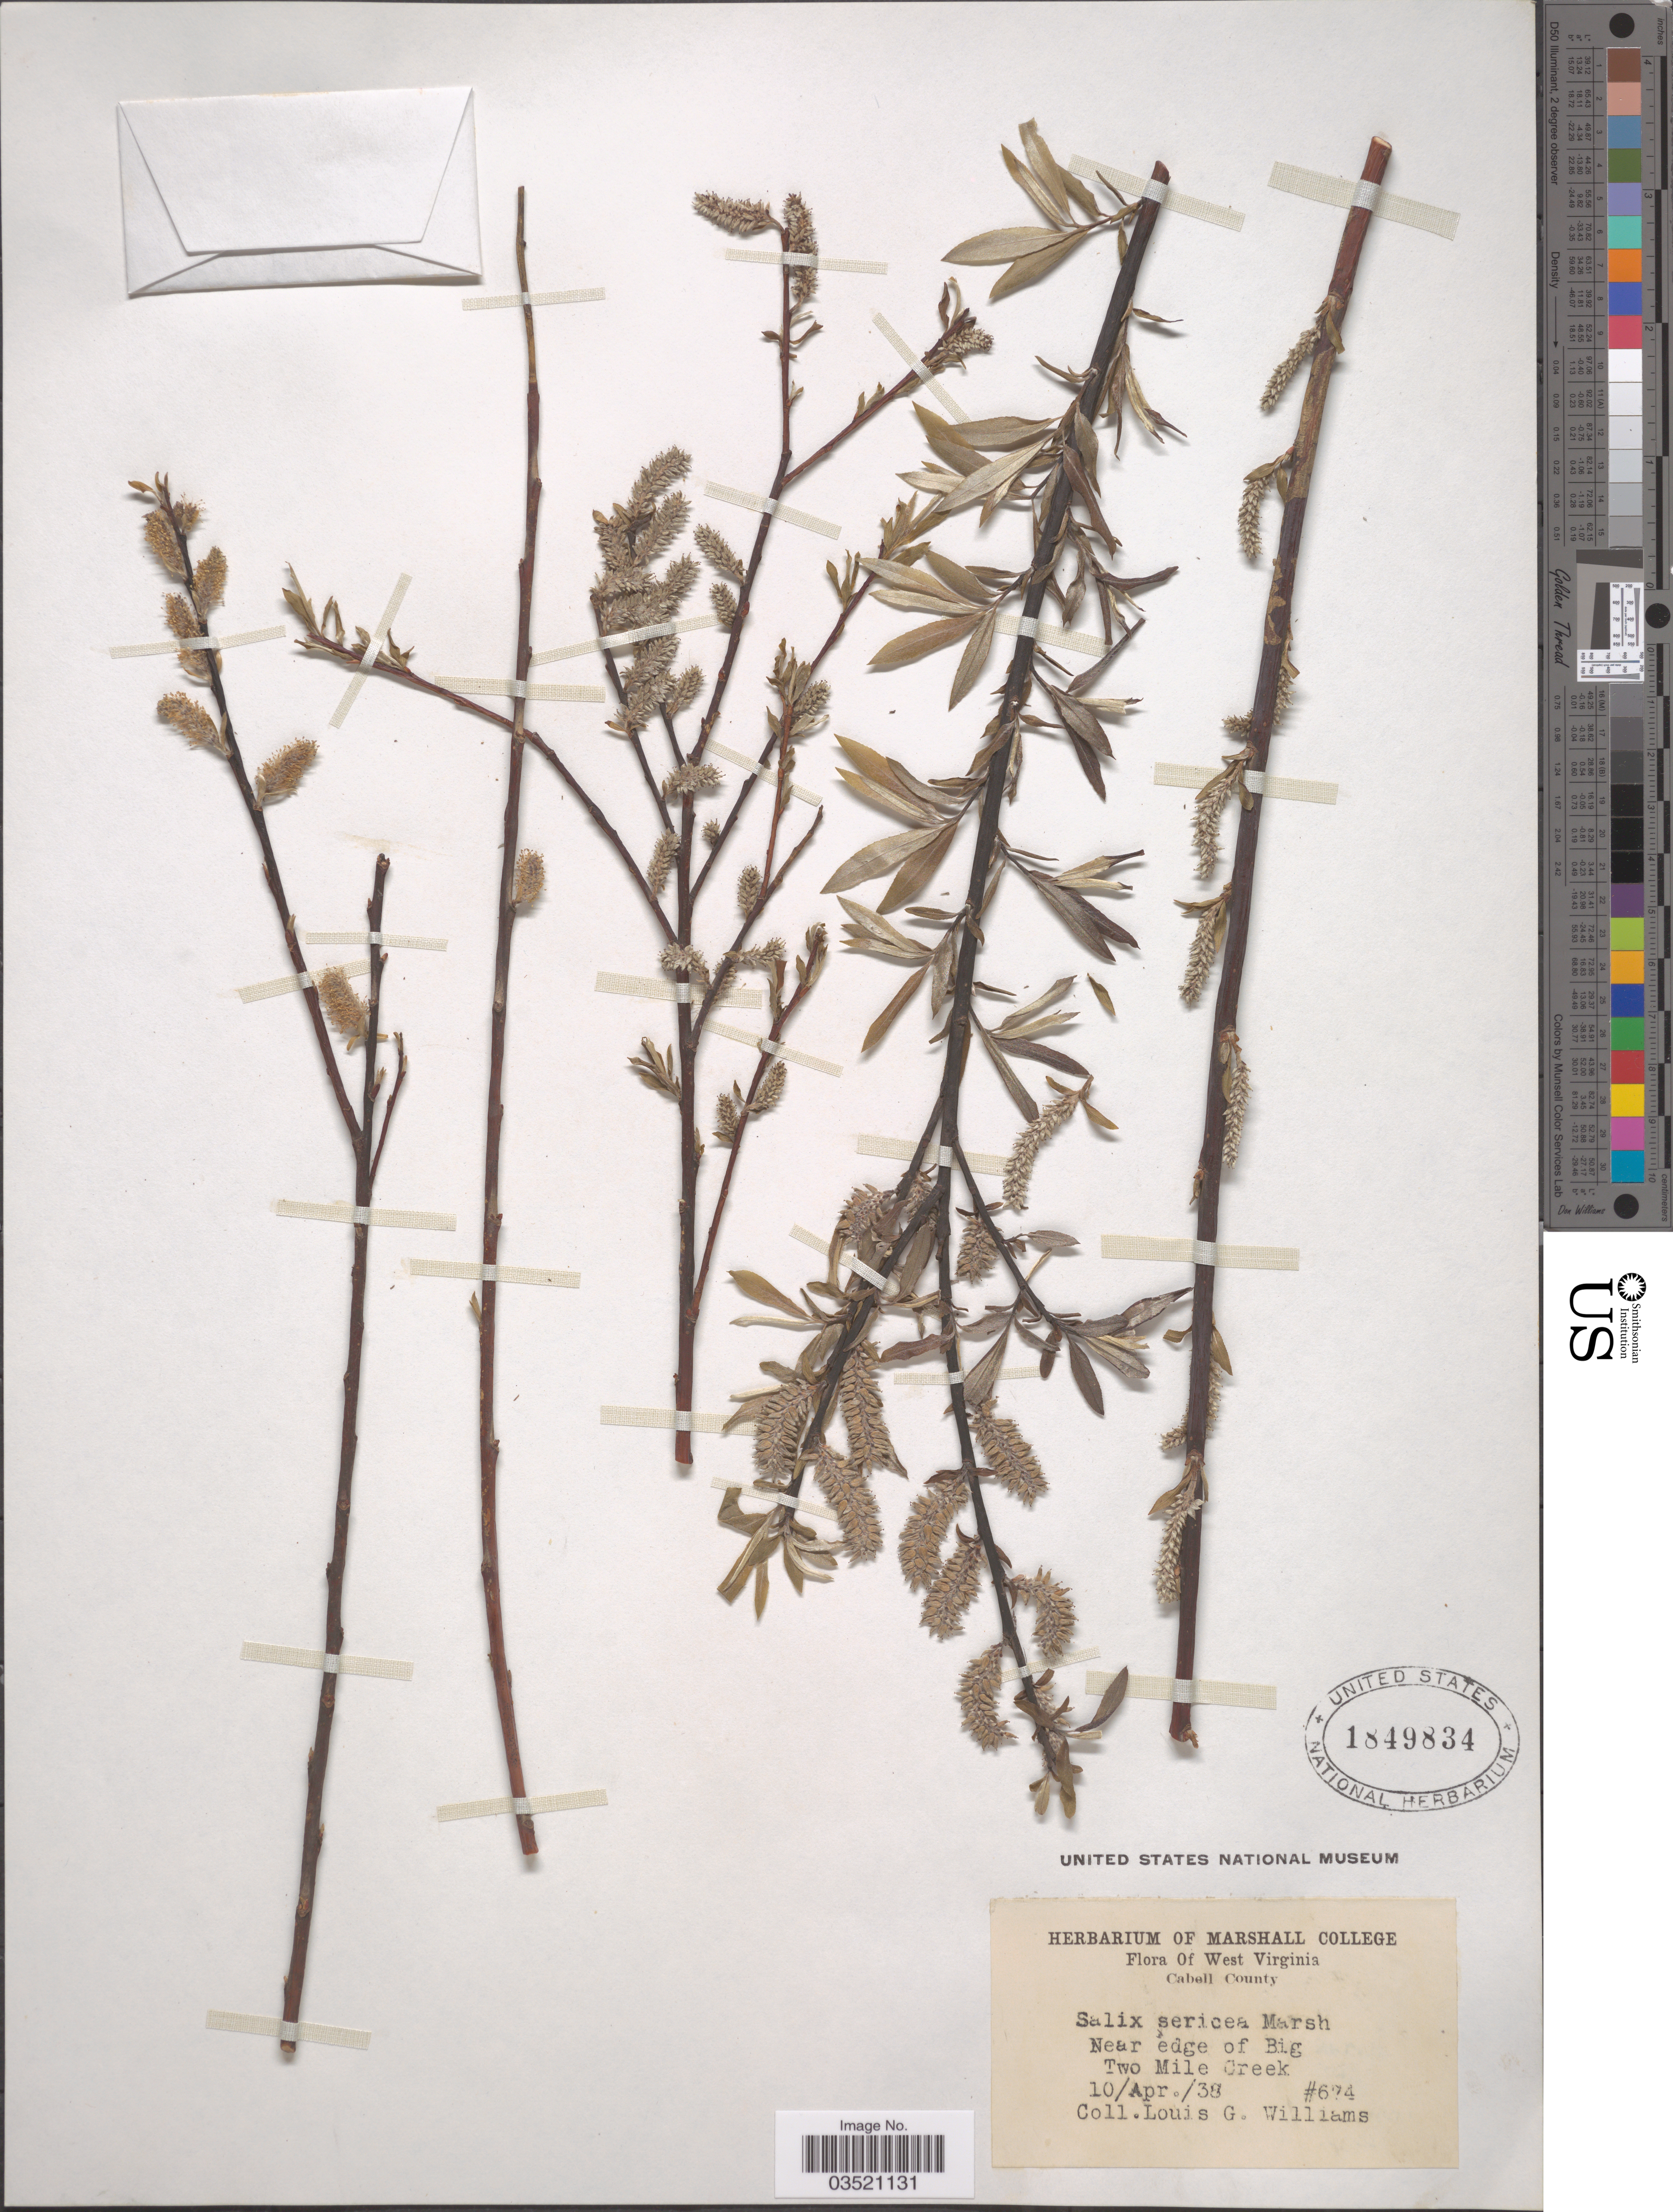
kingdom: Plantae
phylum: Tracheophyta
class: Magnoliopsida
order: Malpighiales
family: Salicaceae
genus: Salix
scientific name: Salix sericea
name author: Marshall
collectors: L. G. Williams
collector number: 674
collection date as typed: Transcribed d/m/y: 10/4/38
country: United States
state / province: West Virginia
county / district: Cabell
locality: Cabell County. Near edge of Big Two Mile Creek.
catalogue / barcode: US 1849834